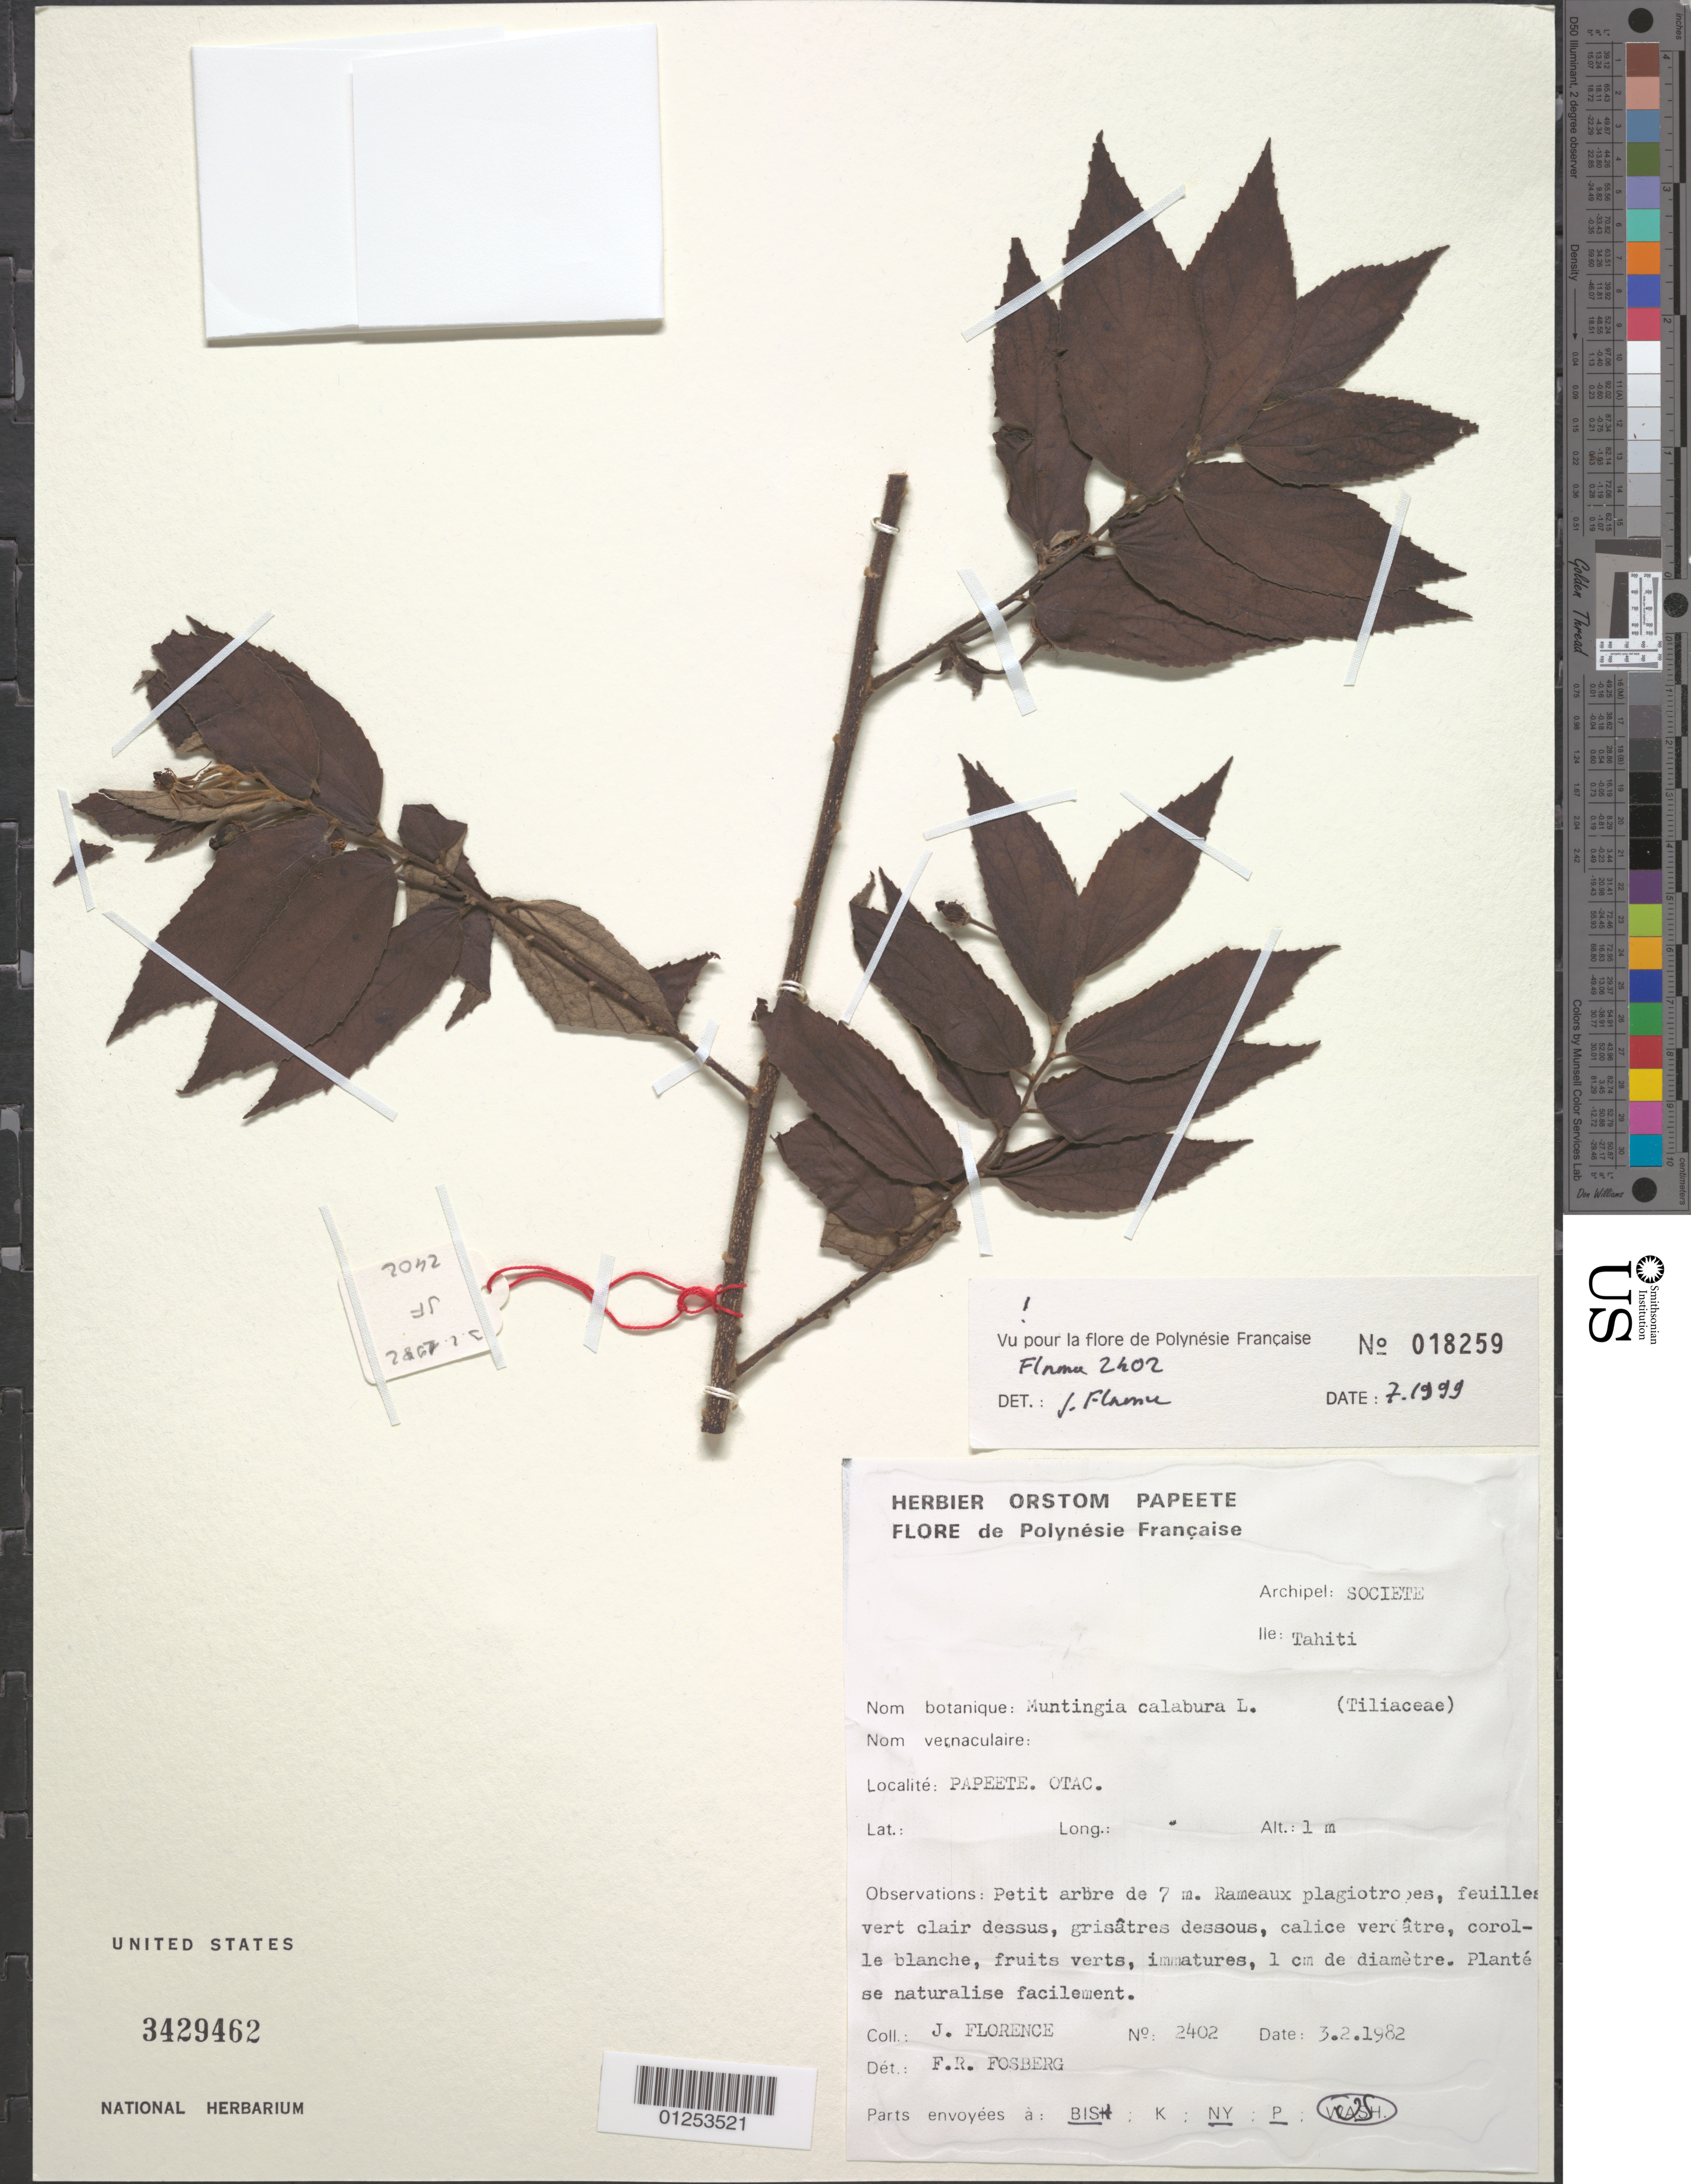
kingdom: Plantae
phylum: Tracheophyta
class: Magnoliopsida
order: Malvales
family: Muntingiaceae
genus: Muntingia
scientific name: Muntingia calabura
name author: L.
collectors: J. Florence & F. R. Fosberg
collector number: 2402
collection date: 1982-02-03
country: French Polynesia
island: Tahiti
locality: Papeete, Otac.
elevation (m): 1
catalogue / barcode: US 3429462